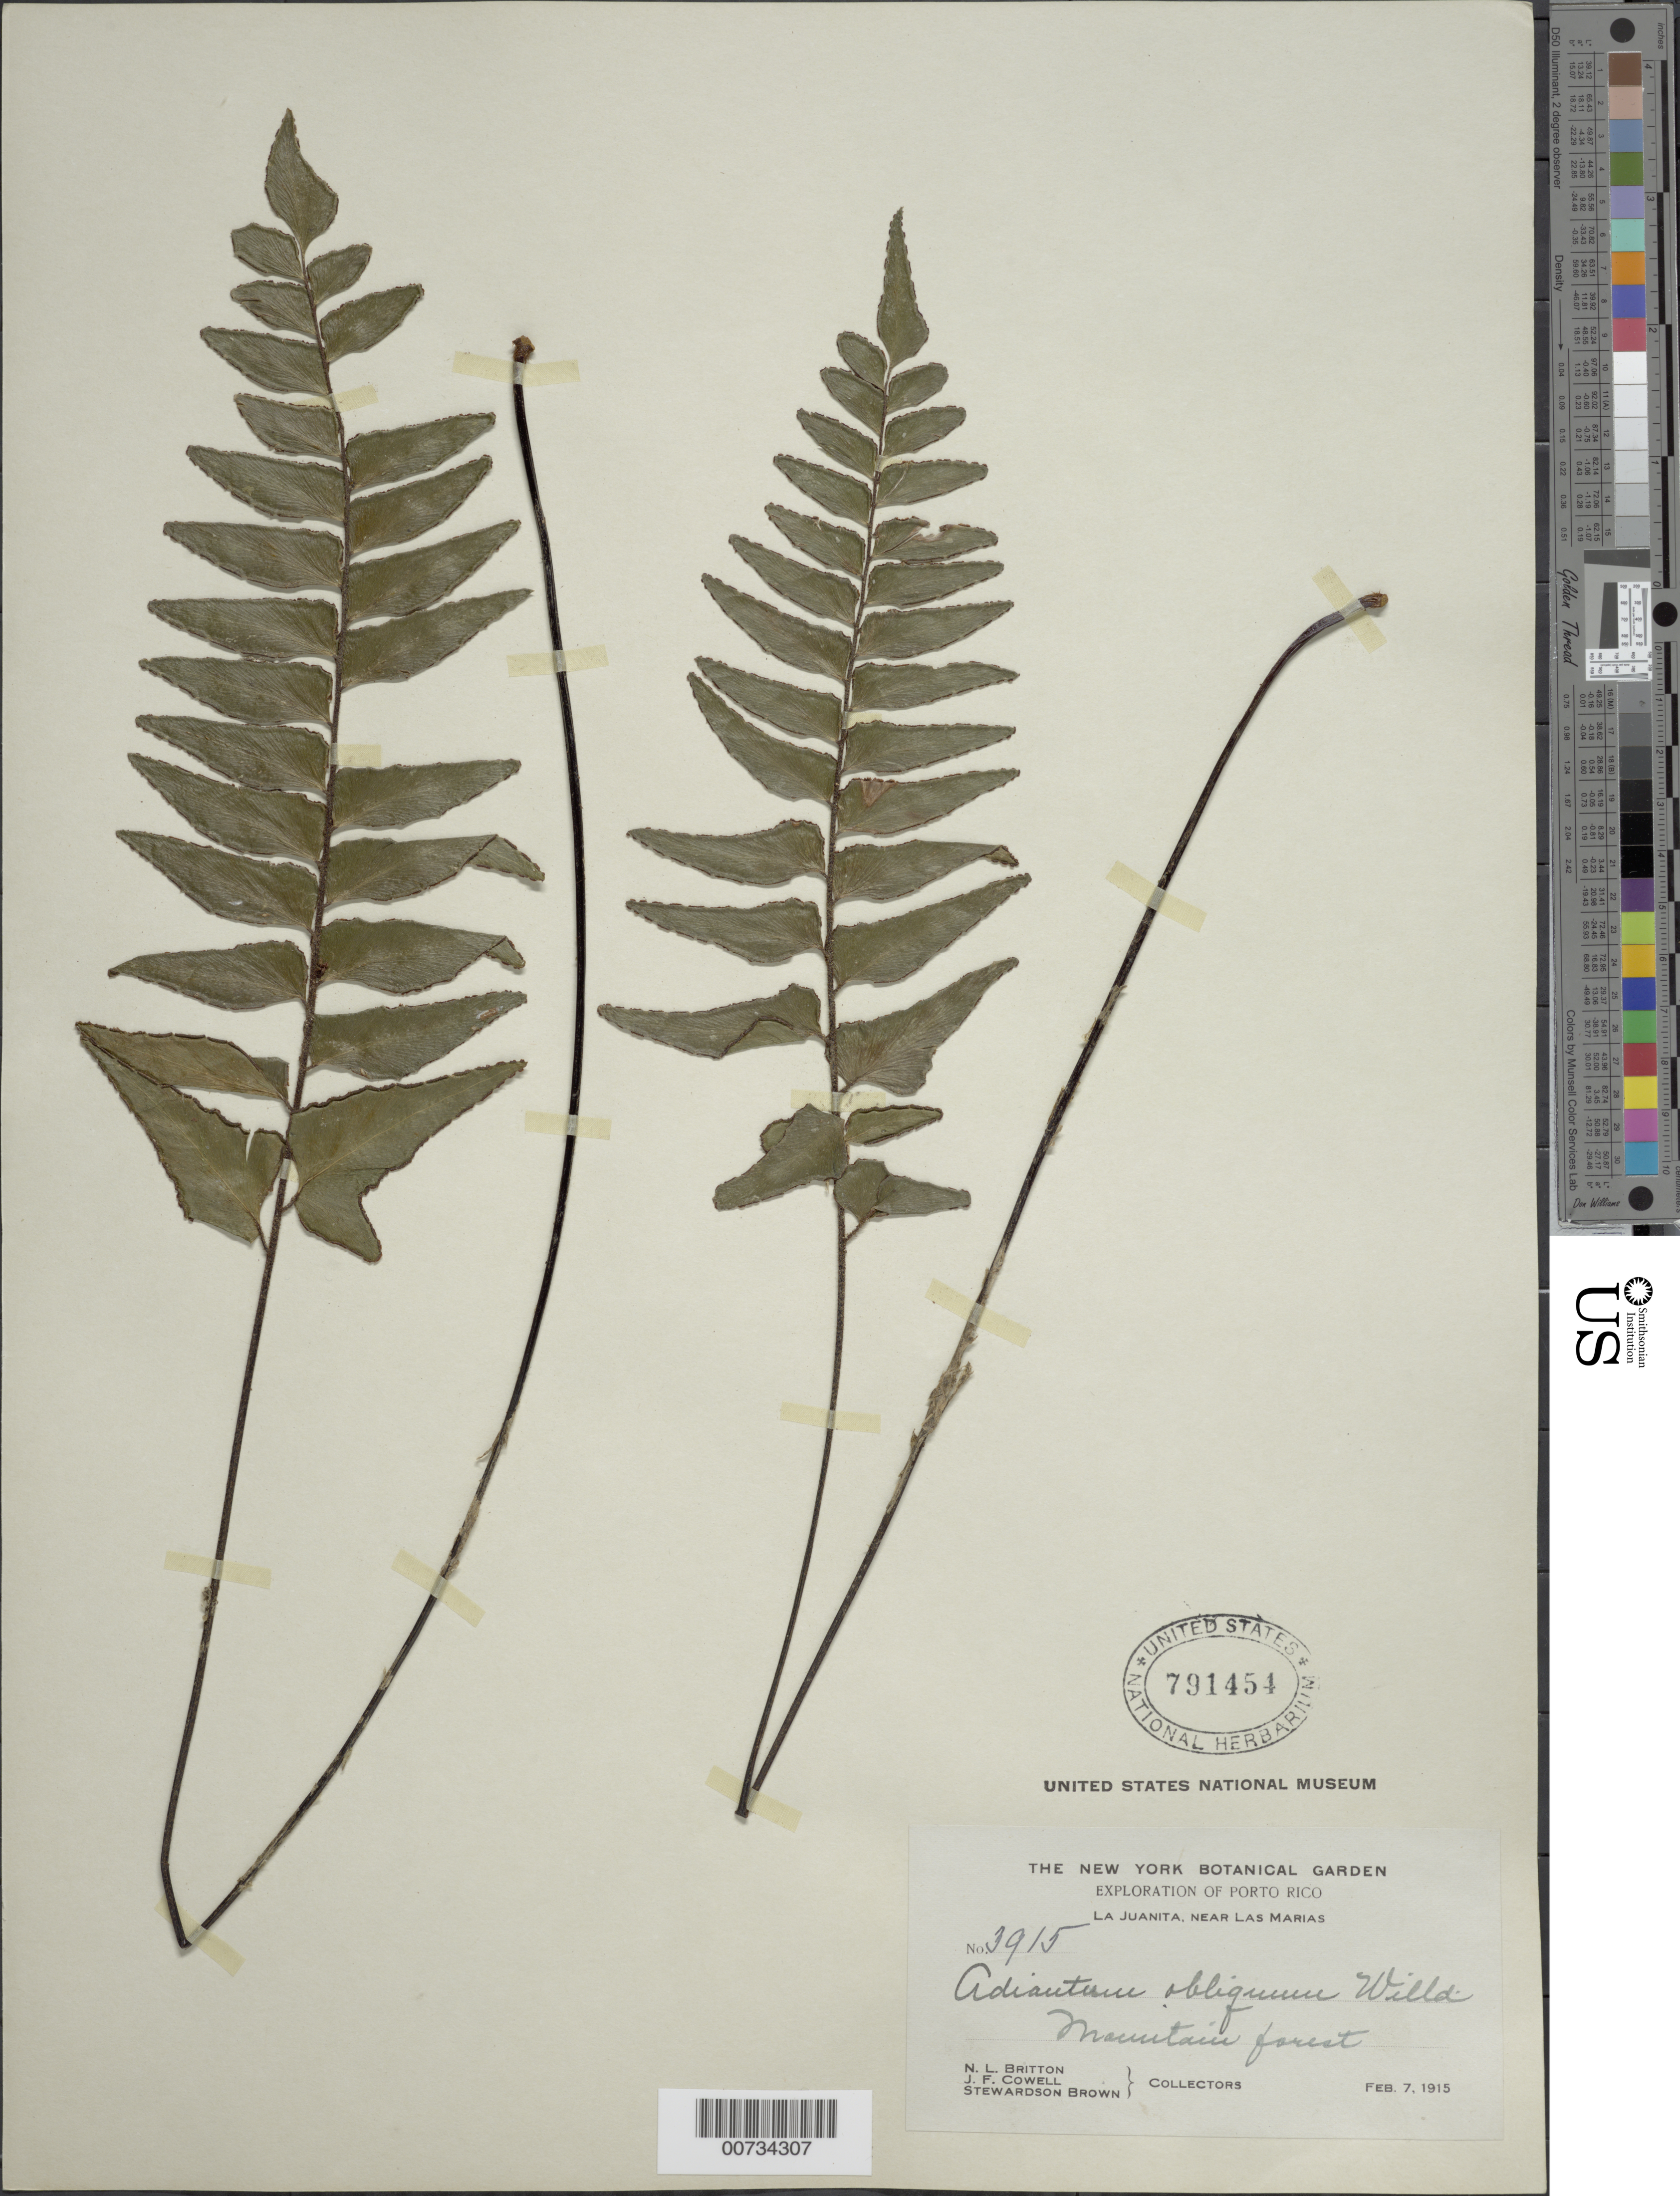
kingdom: Plantae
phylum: Tracheophyta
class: Polypodiopsida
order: Polypodiales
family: Pteridaceae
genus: Adiantum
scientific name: Adiantum obliquum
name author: Willd.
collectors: N. Britton, J. F. Cowell & S. Brown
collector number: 3915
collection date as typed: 07 Feb 1915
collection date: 1915-02-07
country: Puerto Rico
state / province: Las Marías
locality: La Juanita, near Las Marias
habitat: Mountain forest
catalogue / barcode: US 791454